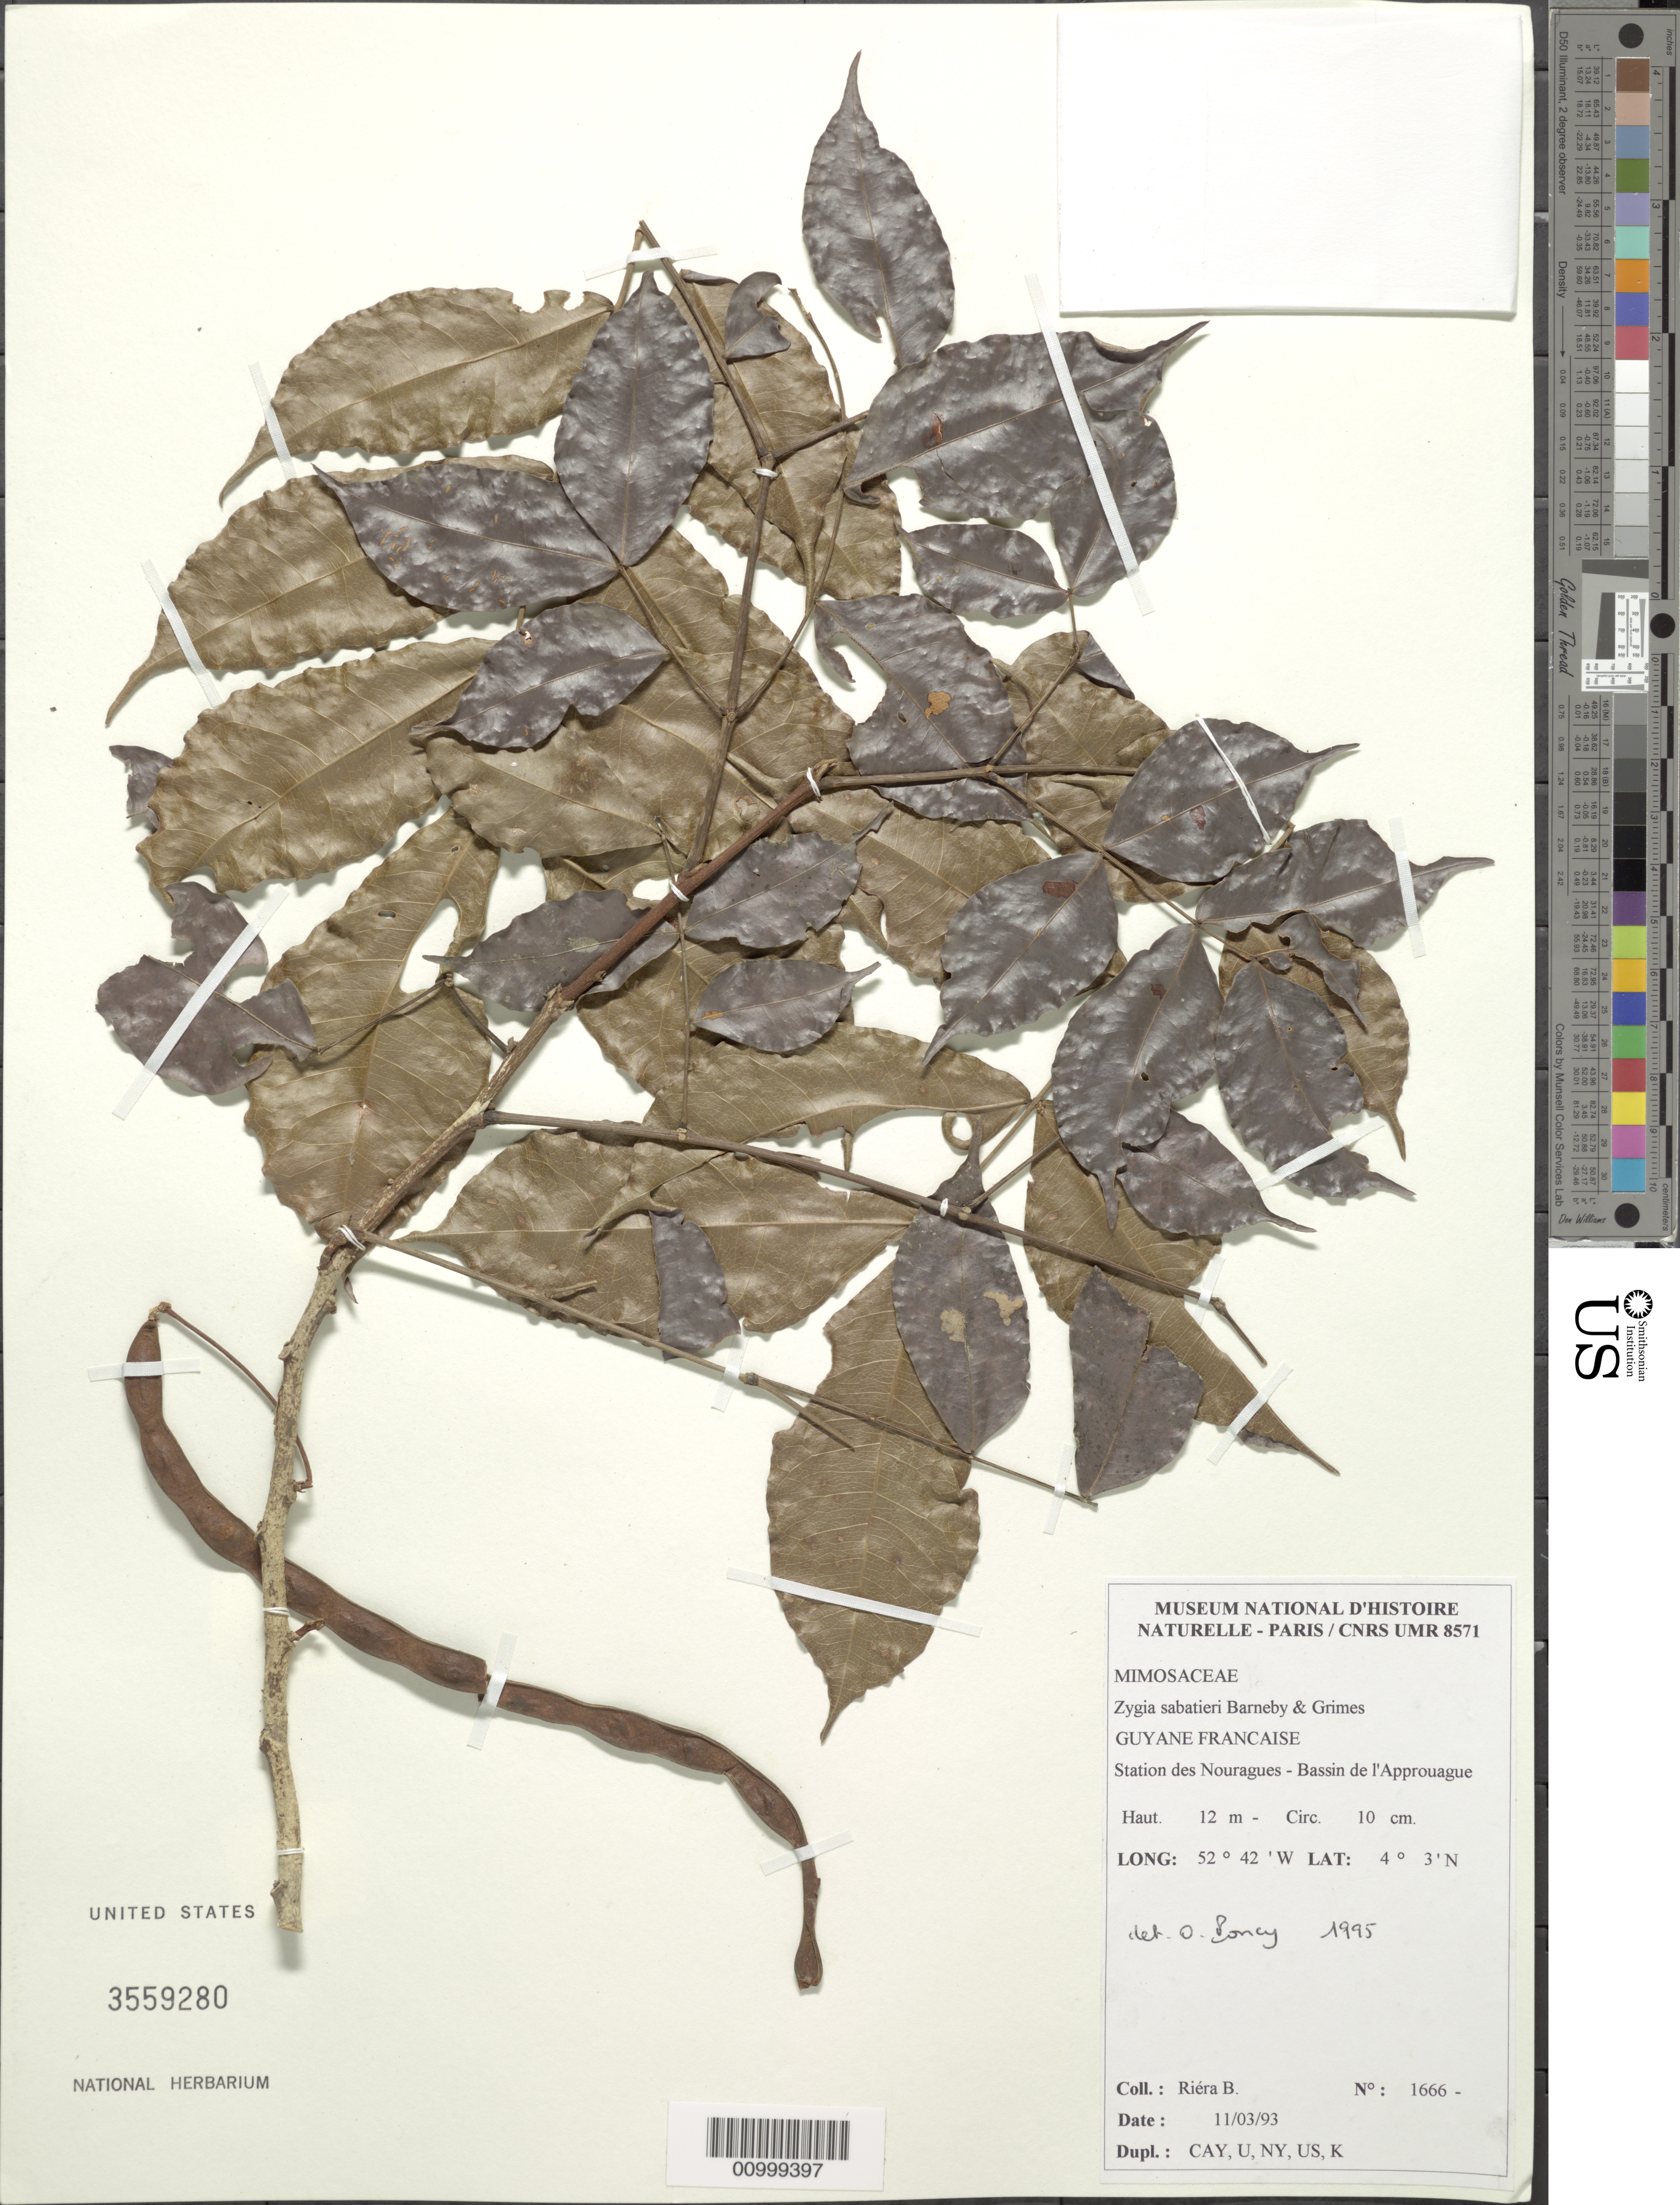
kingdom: Plantae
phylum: Tracheophyta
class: Magnoliopsida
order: Fabales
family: Fabaceae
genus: Zygia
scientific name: Zygia sabatieri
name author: Barneby & J.W. Grimes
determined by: Poncy, O.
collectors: B. Riéra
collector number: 1666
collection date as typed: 11-Mar-93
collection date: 1993-03-11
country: French Guiana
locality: Station des Nouragues, Bassin de l'Approuague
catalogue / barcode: US 3559280